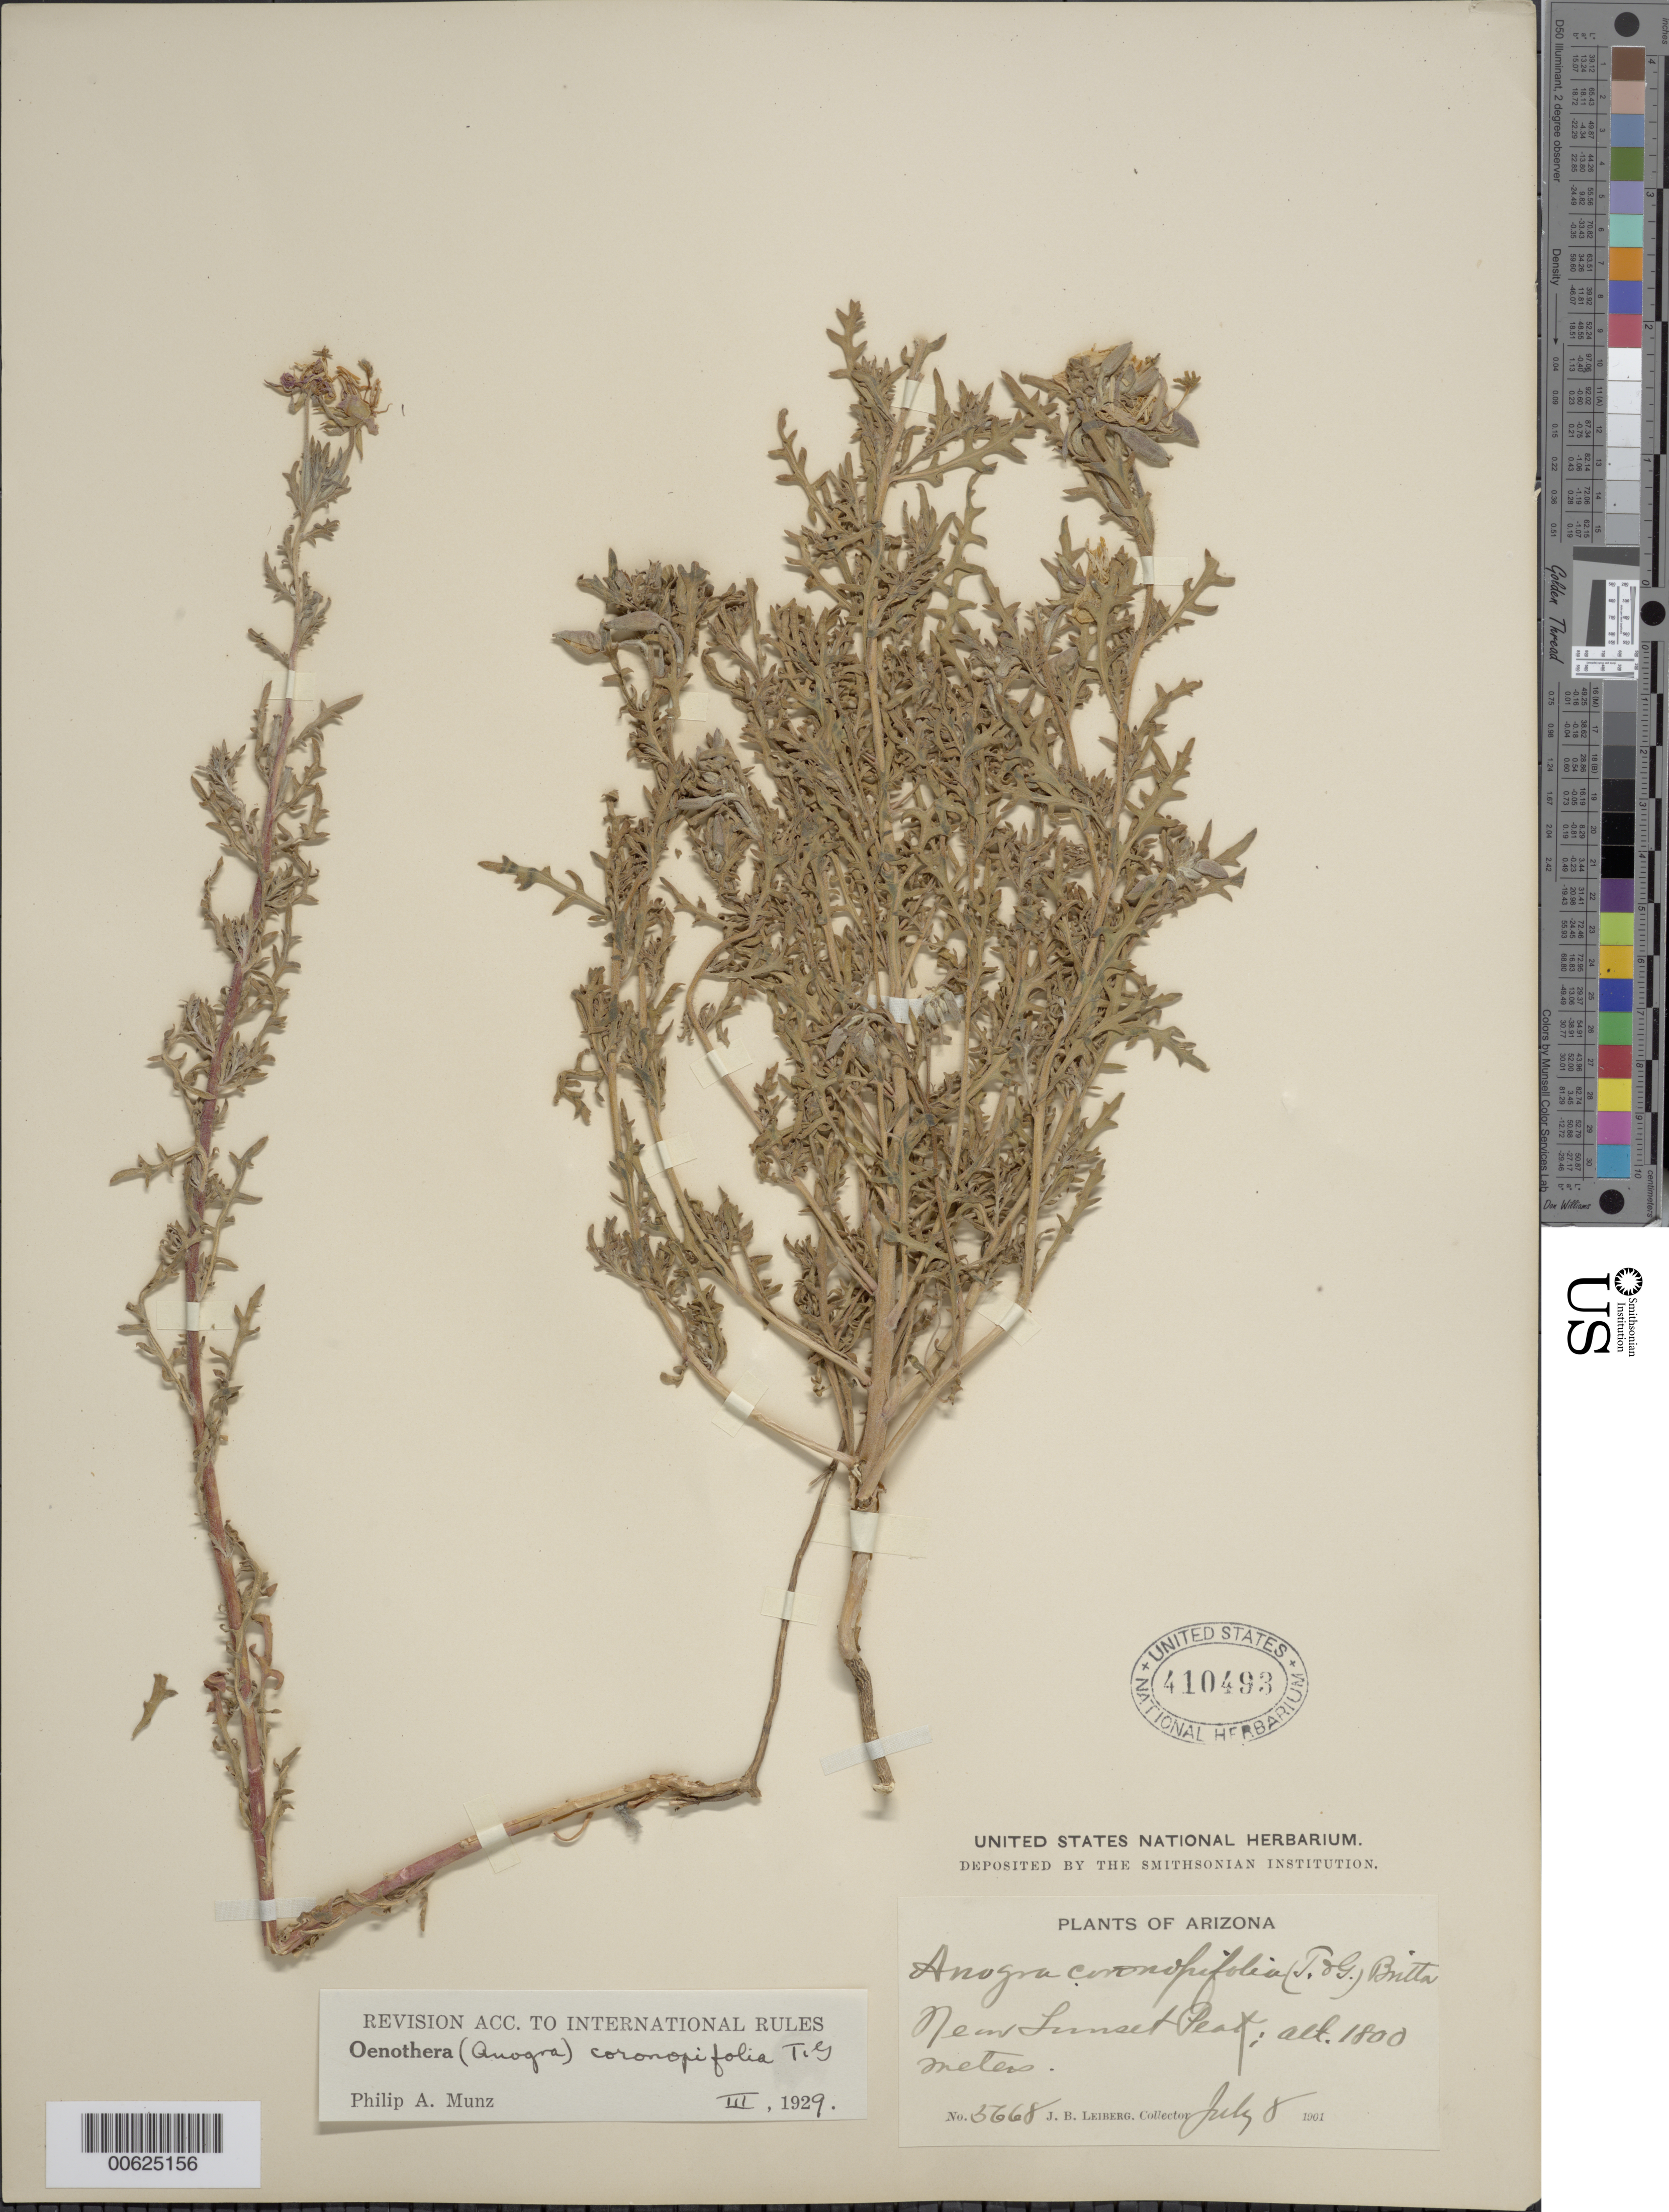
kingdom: Plantae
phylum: Tracheophyta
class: Magnoliopsida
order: Myrtales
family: Onagraceae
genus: Oenothera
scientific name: Oenothera coronopifolia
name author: Torr. & A. Gray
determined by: Munz, Philip A.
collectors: J. Leiberg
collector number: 5668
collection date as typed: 08 Jul 1901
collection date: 1901-07-08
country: United States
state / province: Arizona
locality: Near Sunset Peak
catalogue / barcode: US 410493